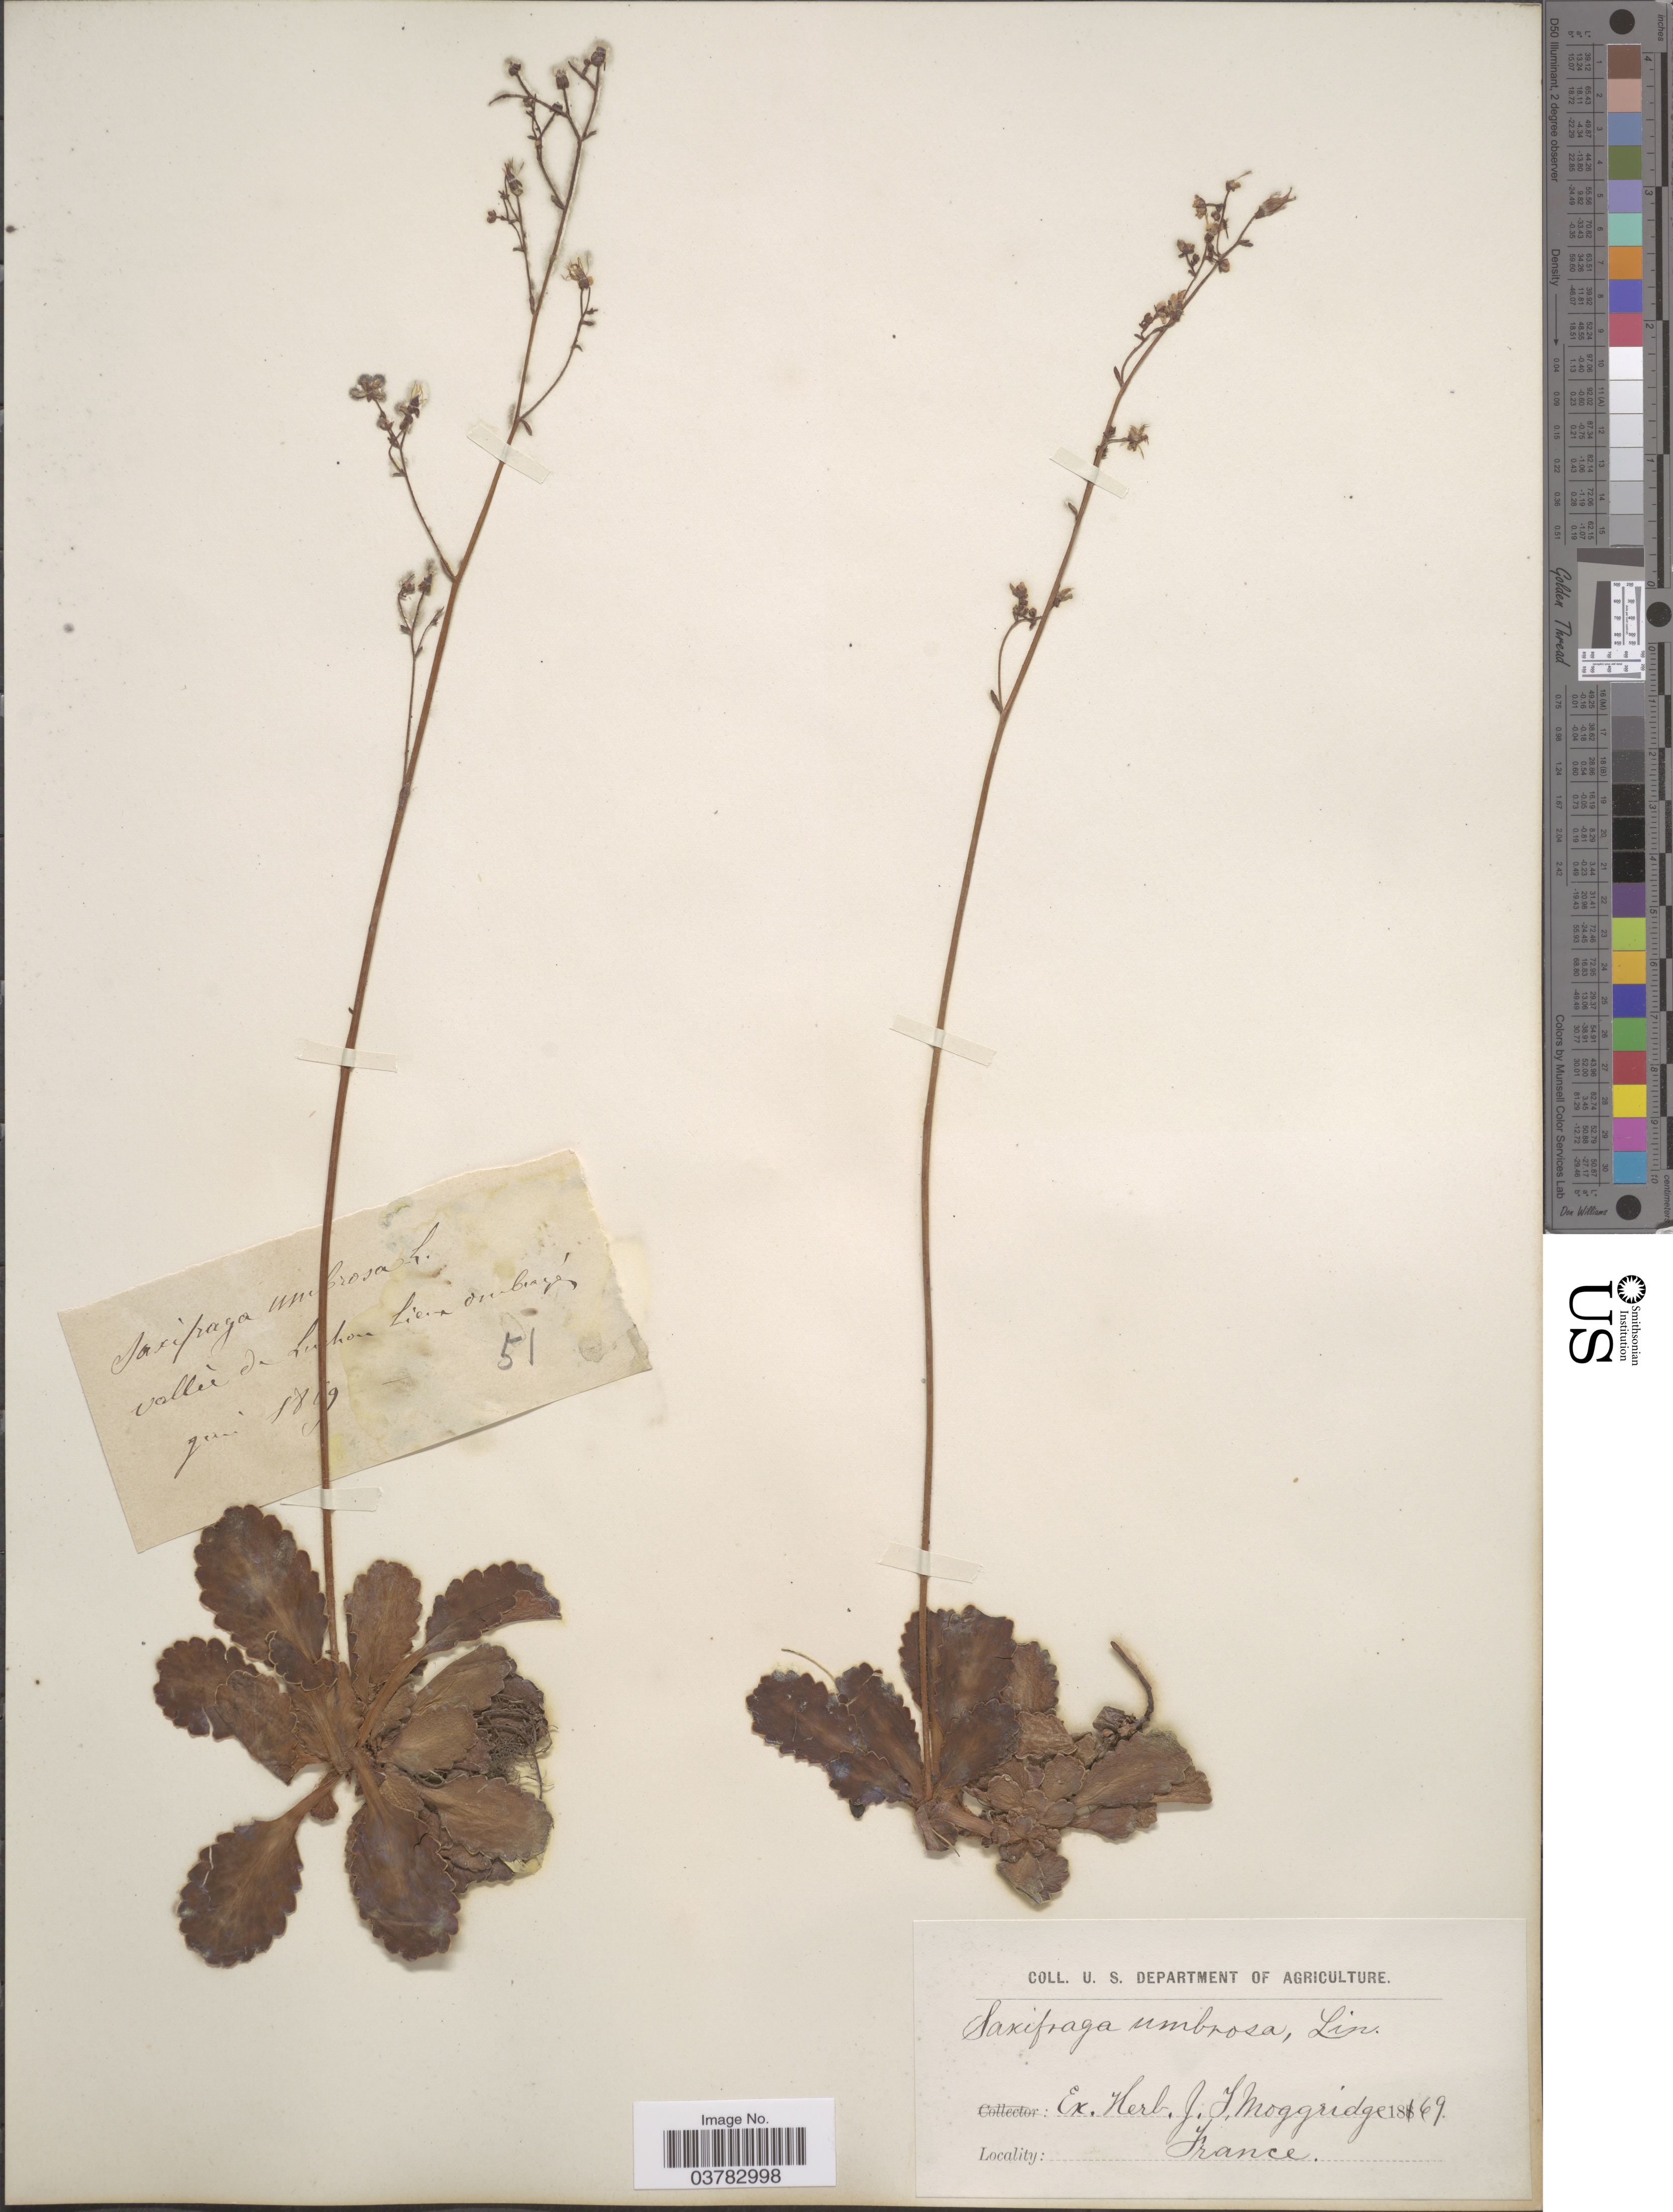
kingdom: Plantae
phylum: Tracheophyta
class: Magnoliopsida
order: Saxifragales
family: Saxifragaceae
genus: Saxifraga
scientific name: Saxifraga umbrosa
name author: L.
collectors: ex herb. J.T. Moggridge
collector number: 51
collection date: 1869-06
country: France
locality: Vallée de Luchon lieux ombragé.